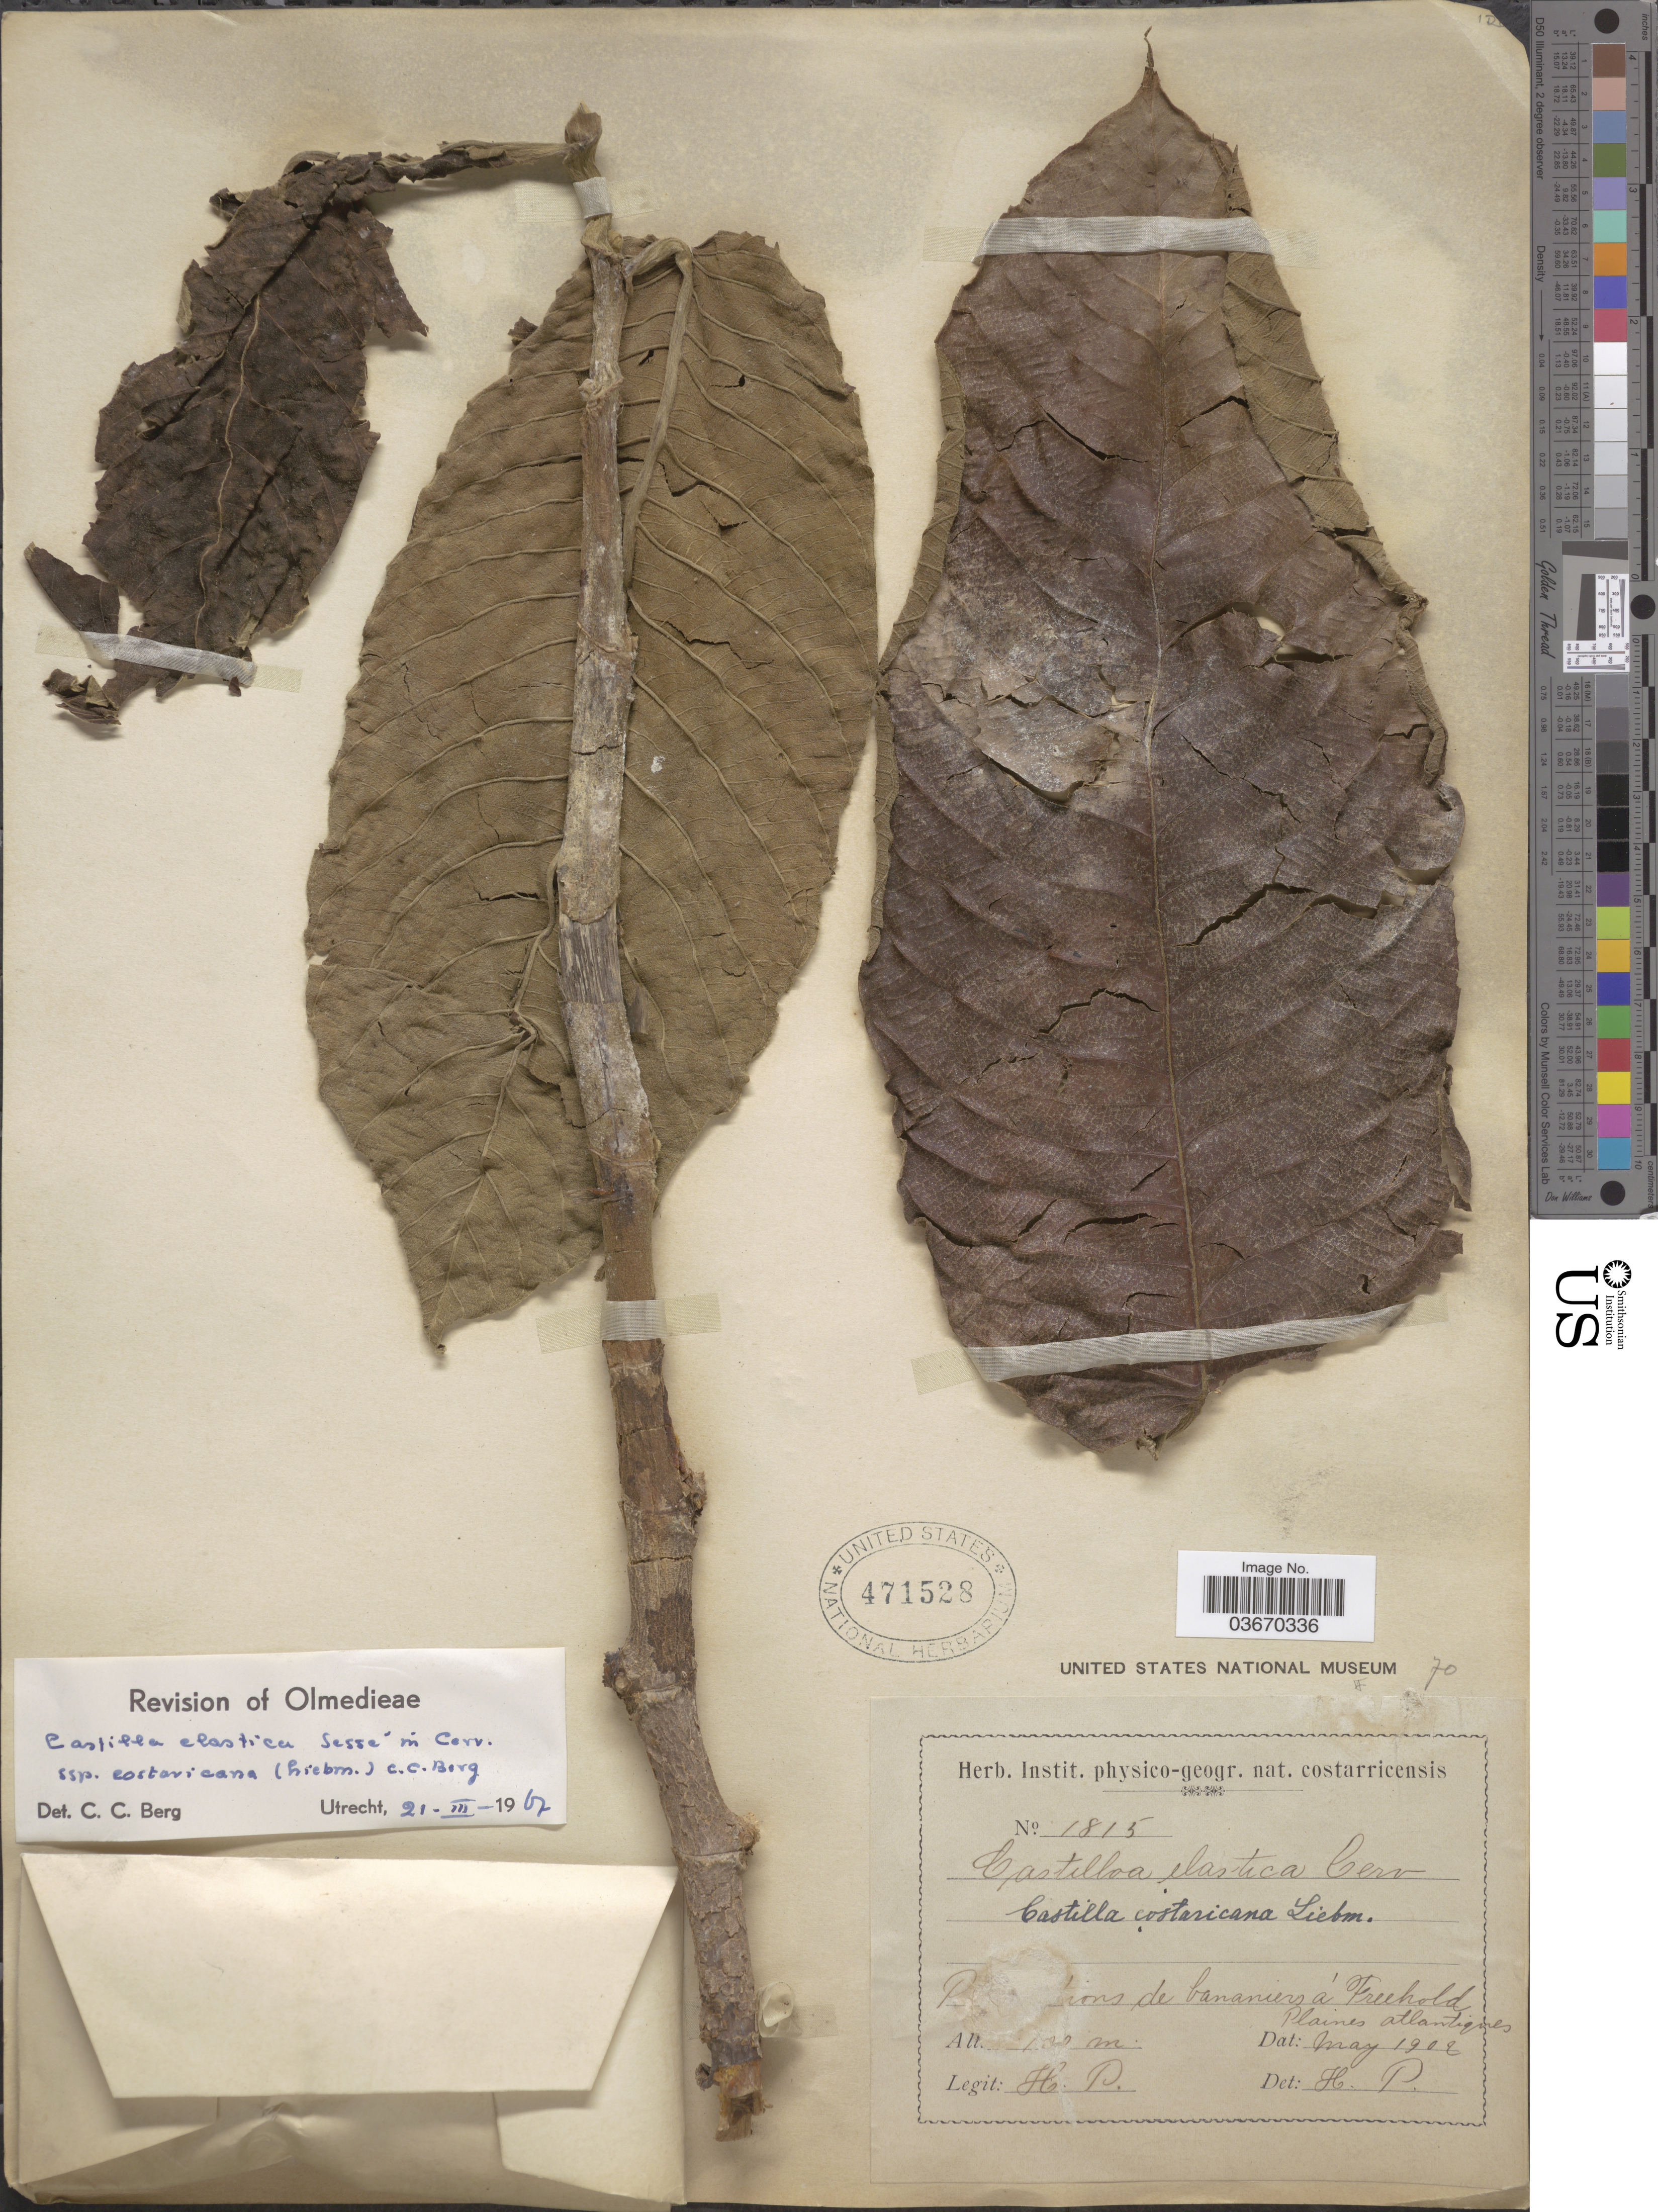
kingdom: Plantae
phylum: Tracheophyta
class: Magnoliopsida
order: Rosales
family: Moraceae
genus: Castilla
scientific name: Castilla elastica subsp. costaricana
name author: (Liebm.) C.C. Berg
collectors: H. P.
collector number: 1815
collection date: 1902-05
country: Costa Rica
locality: ! de bananiero á Freehold Plaines atlantiques.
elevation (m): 100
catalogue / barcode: US 471528